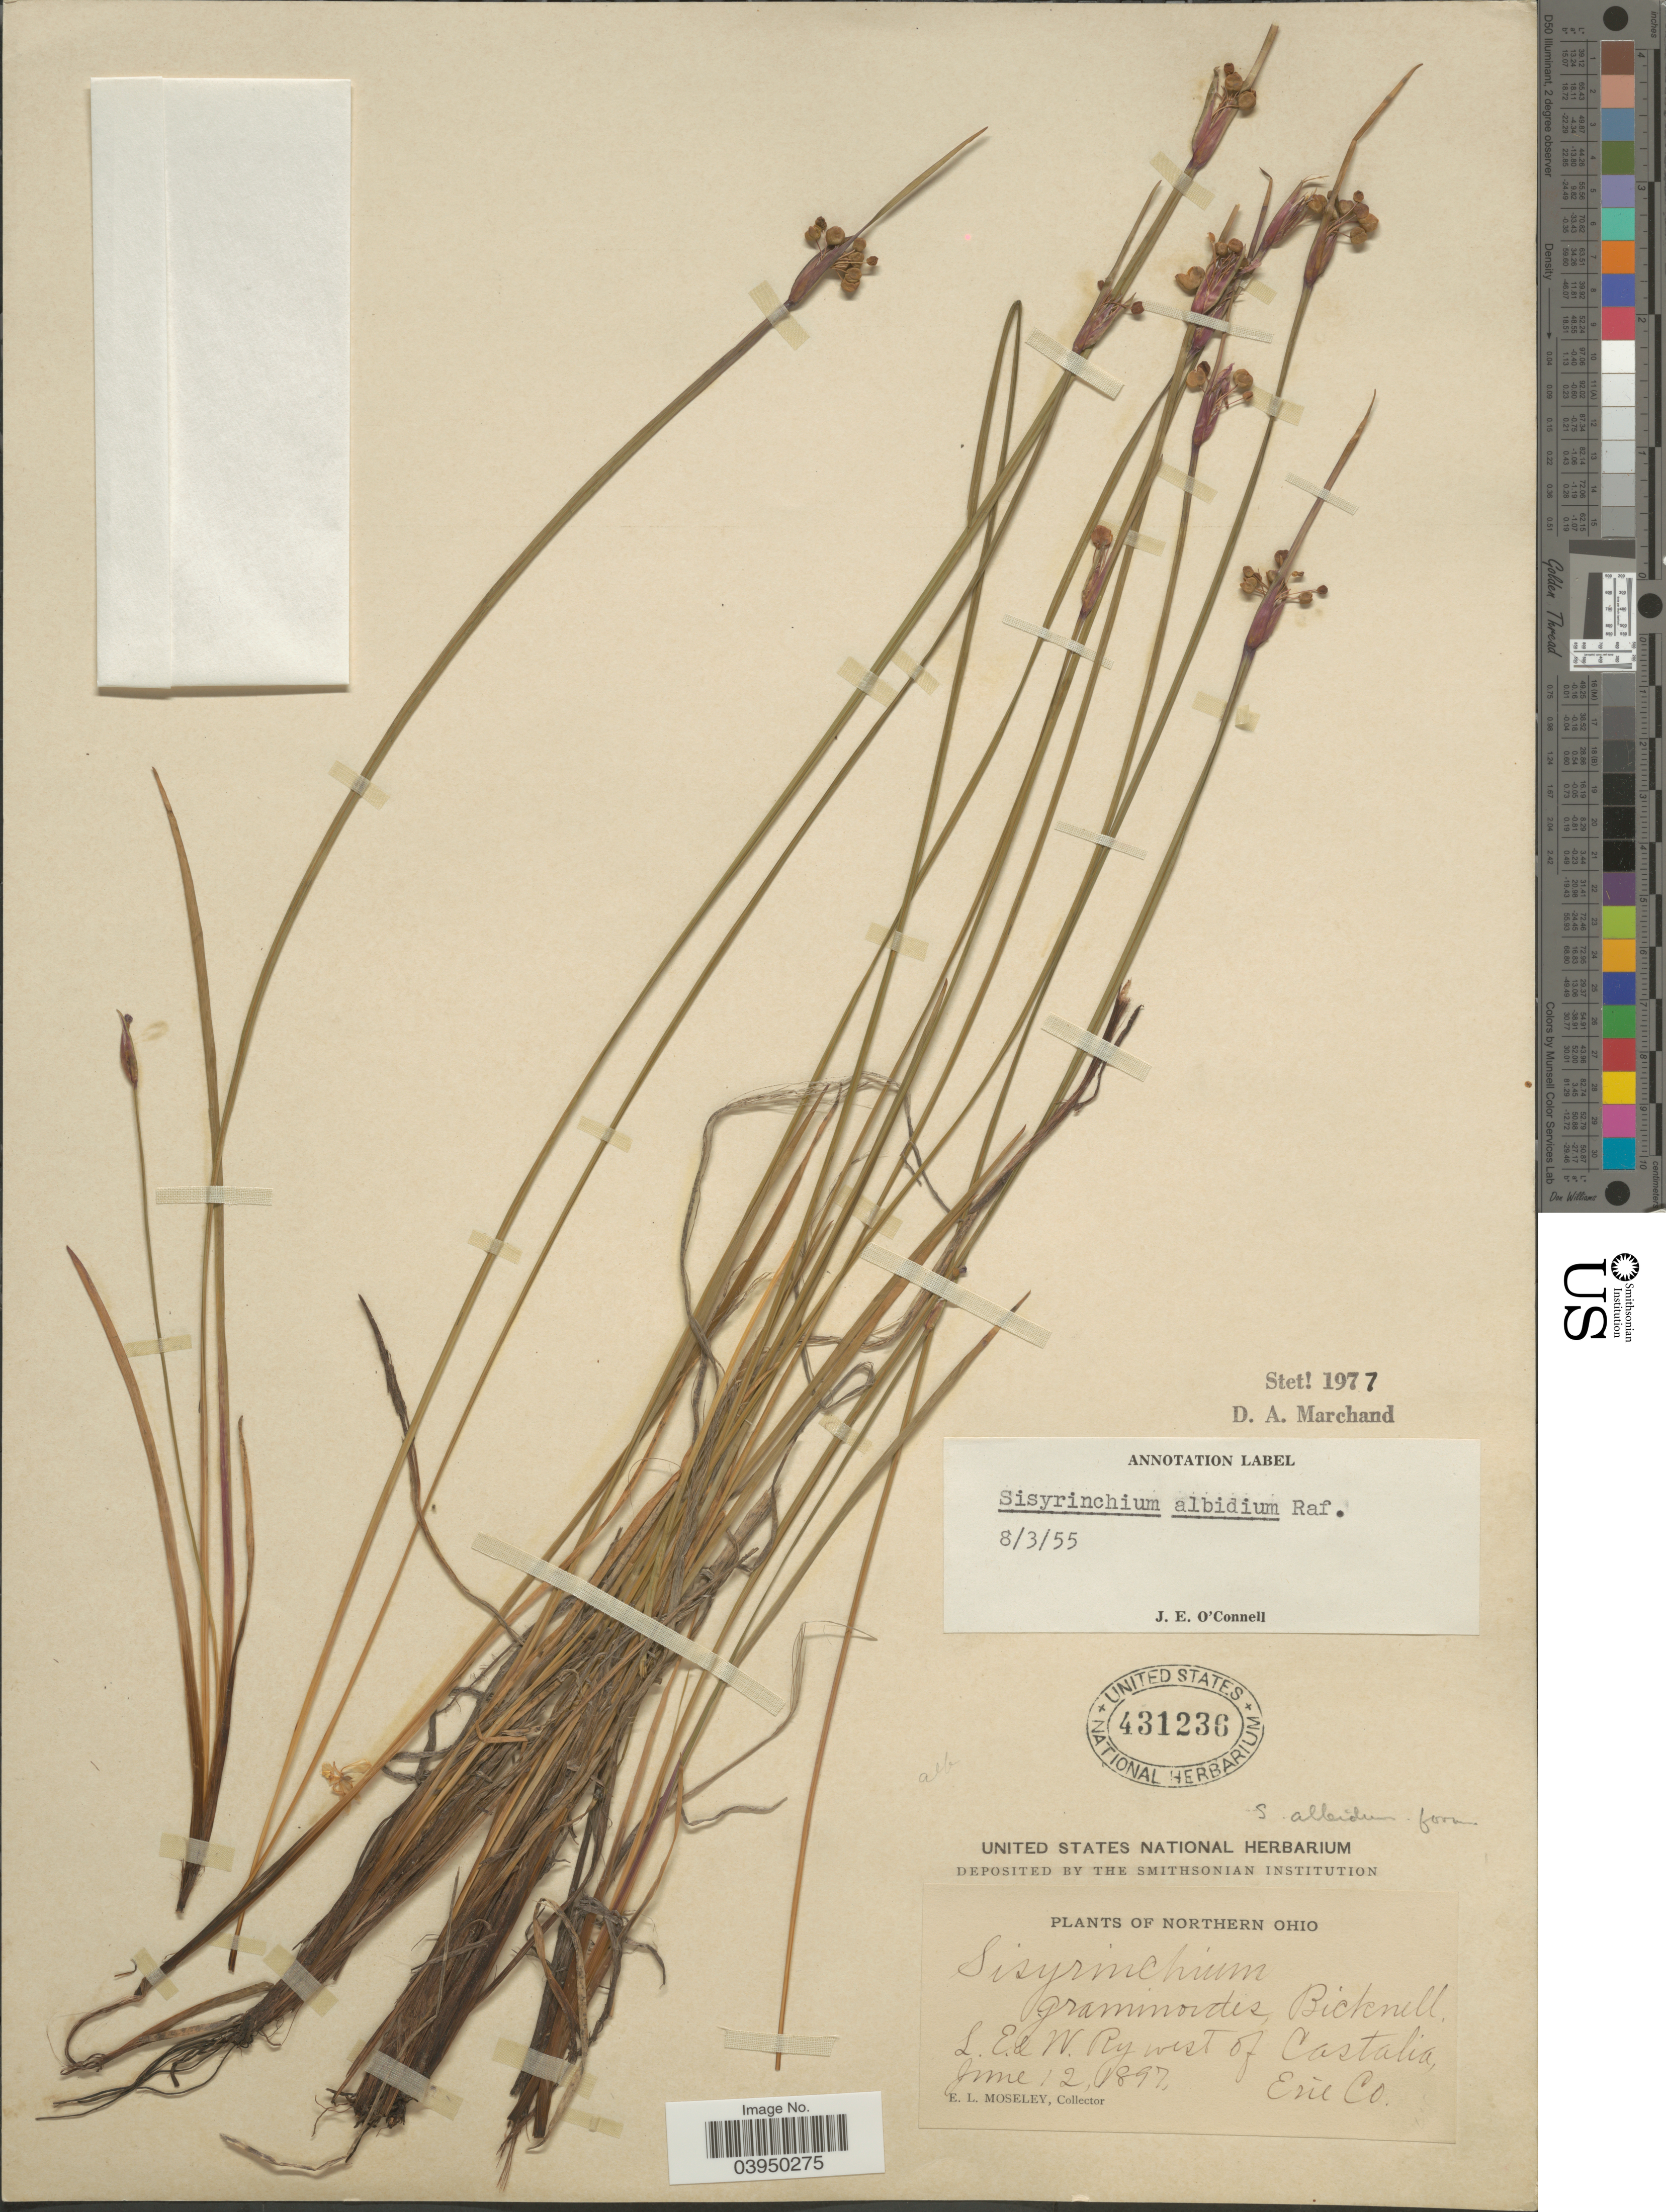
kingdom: Plantae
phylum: Tracheophyta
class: Liliopsida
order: Asparagales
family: Iridaceae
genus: Sisyrinchium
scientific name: Sisyrinchium albidum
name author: Raf.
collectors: E. Moseley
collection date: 1897-06-12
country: United States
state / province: Ohio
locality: Northern Ohio. L. E. W. Ry west of Castalia, Erie Co.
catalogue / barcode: US 431236